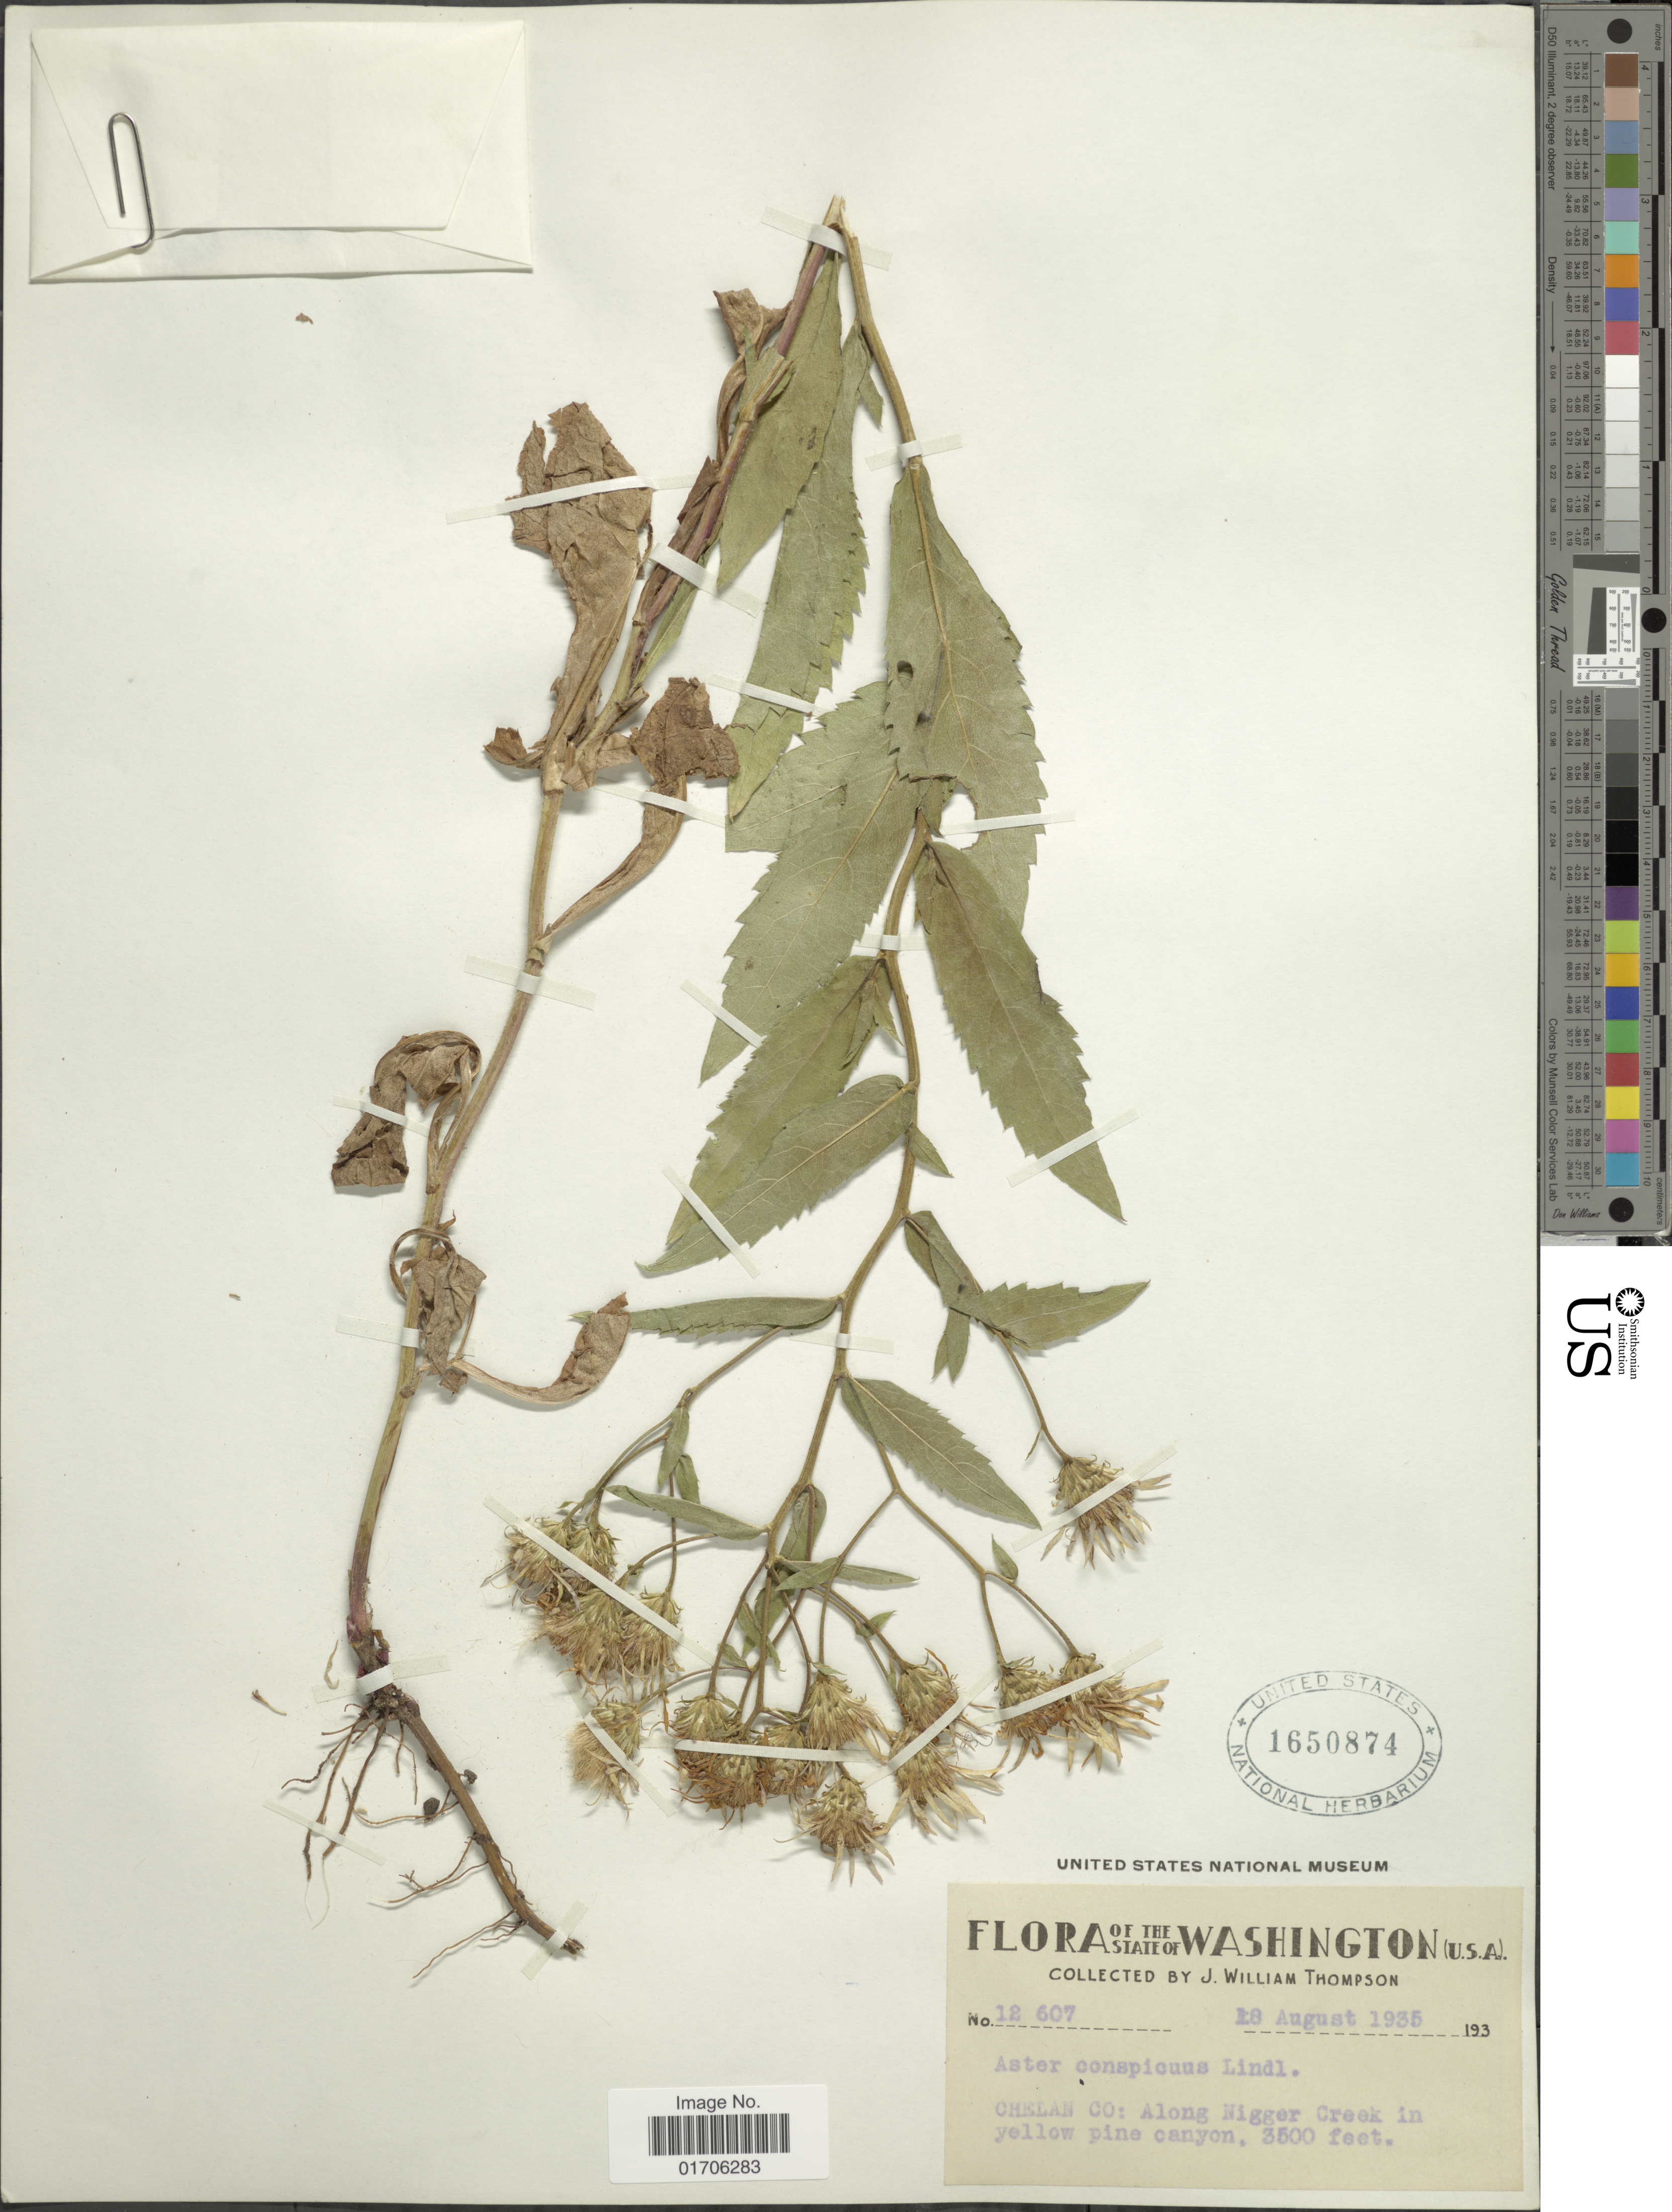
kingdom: Plantae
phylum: Tracheophyta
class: Magnoliopsida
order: Asterales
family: Asteraceae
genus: Eurybia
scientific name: Eurybia conspicua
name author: (Lindl.) G.L. Nesom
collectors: J. W. Thompson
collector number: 12607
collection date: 1935-08-18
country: United States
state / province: Washington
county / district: Chelan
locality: State of Washington (U.S.A.). Chelan Co.: Along Nigger Creek in yellow pine canyon.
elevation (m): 1067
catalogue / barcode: US 1650874